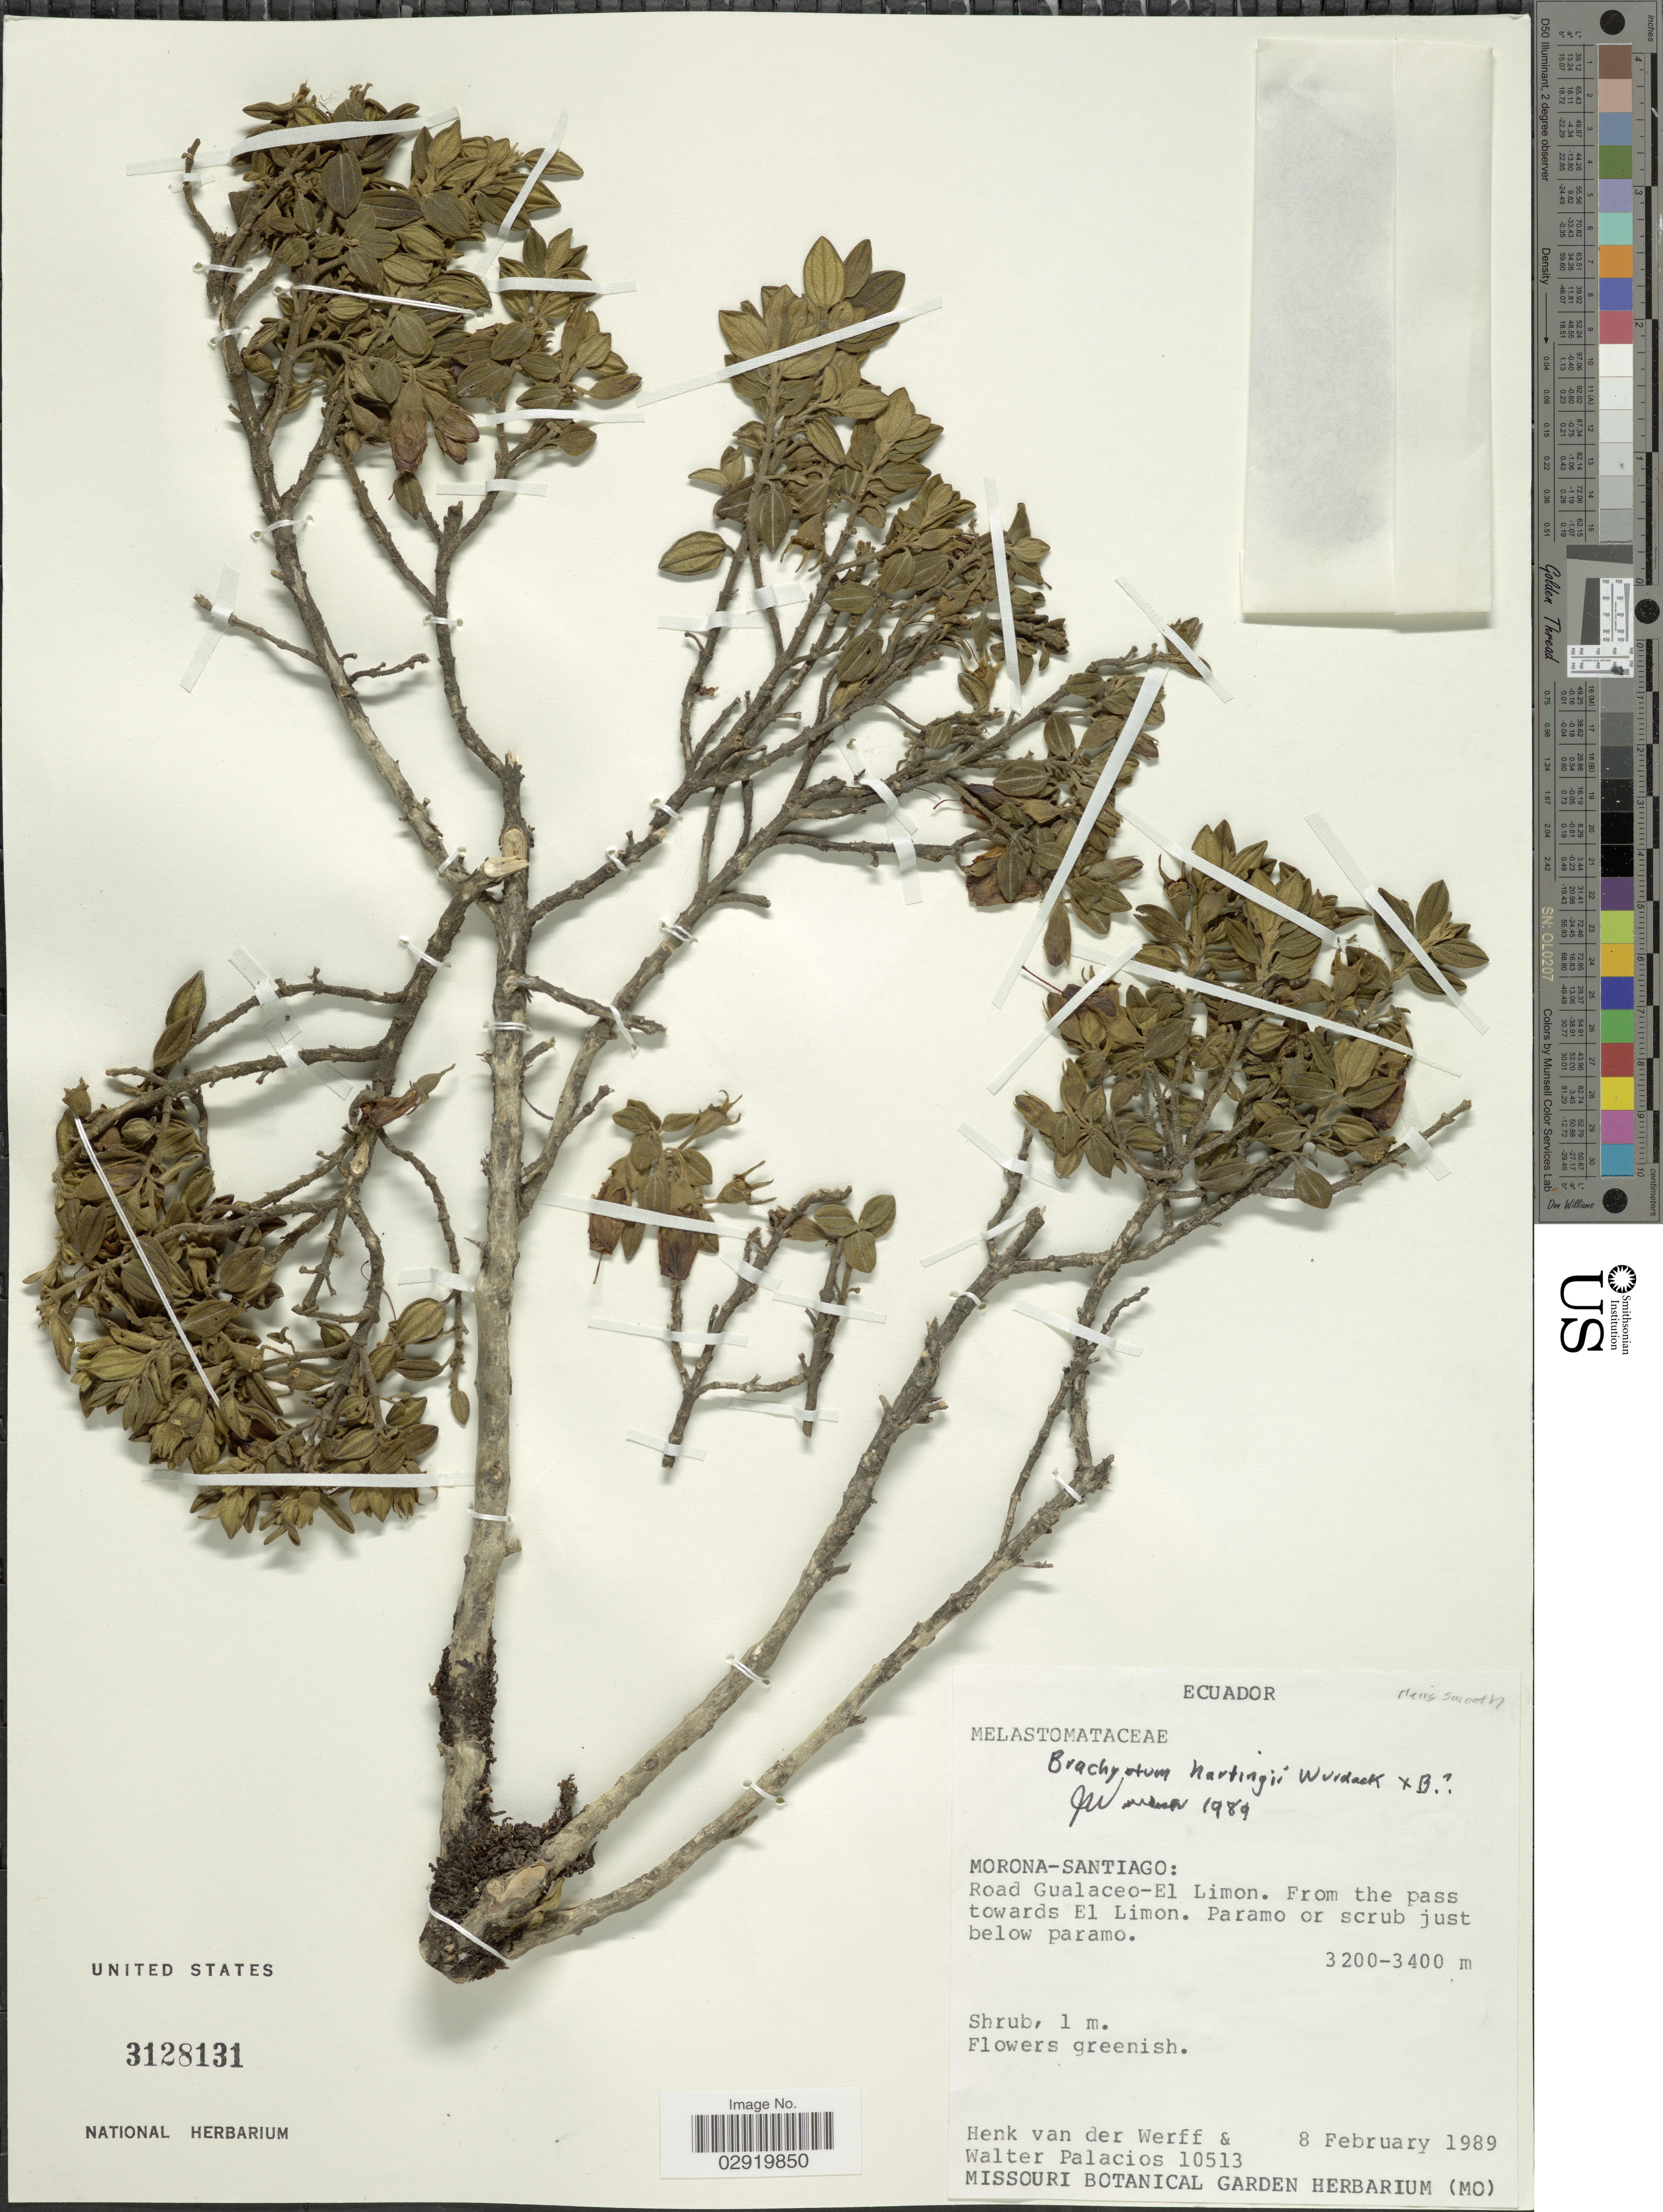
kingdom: Plantae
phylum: Tracheophyta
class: Magnoliopsida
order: Myrtales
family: Melastomataceae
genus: Brachyotum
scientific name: Brachyotum harlingii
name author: Wurdack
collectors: H. van der Werff & W. Palacios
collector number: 10513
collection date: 1989-02-08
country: Ecuador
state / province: Morona-Santiago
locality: Road Gualaceo-El Limon. From the pass towards El Limon.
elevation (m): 3200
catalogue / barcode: US 3128131